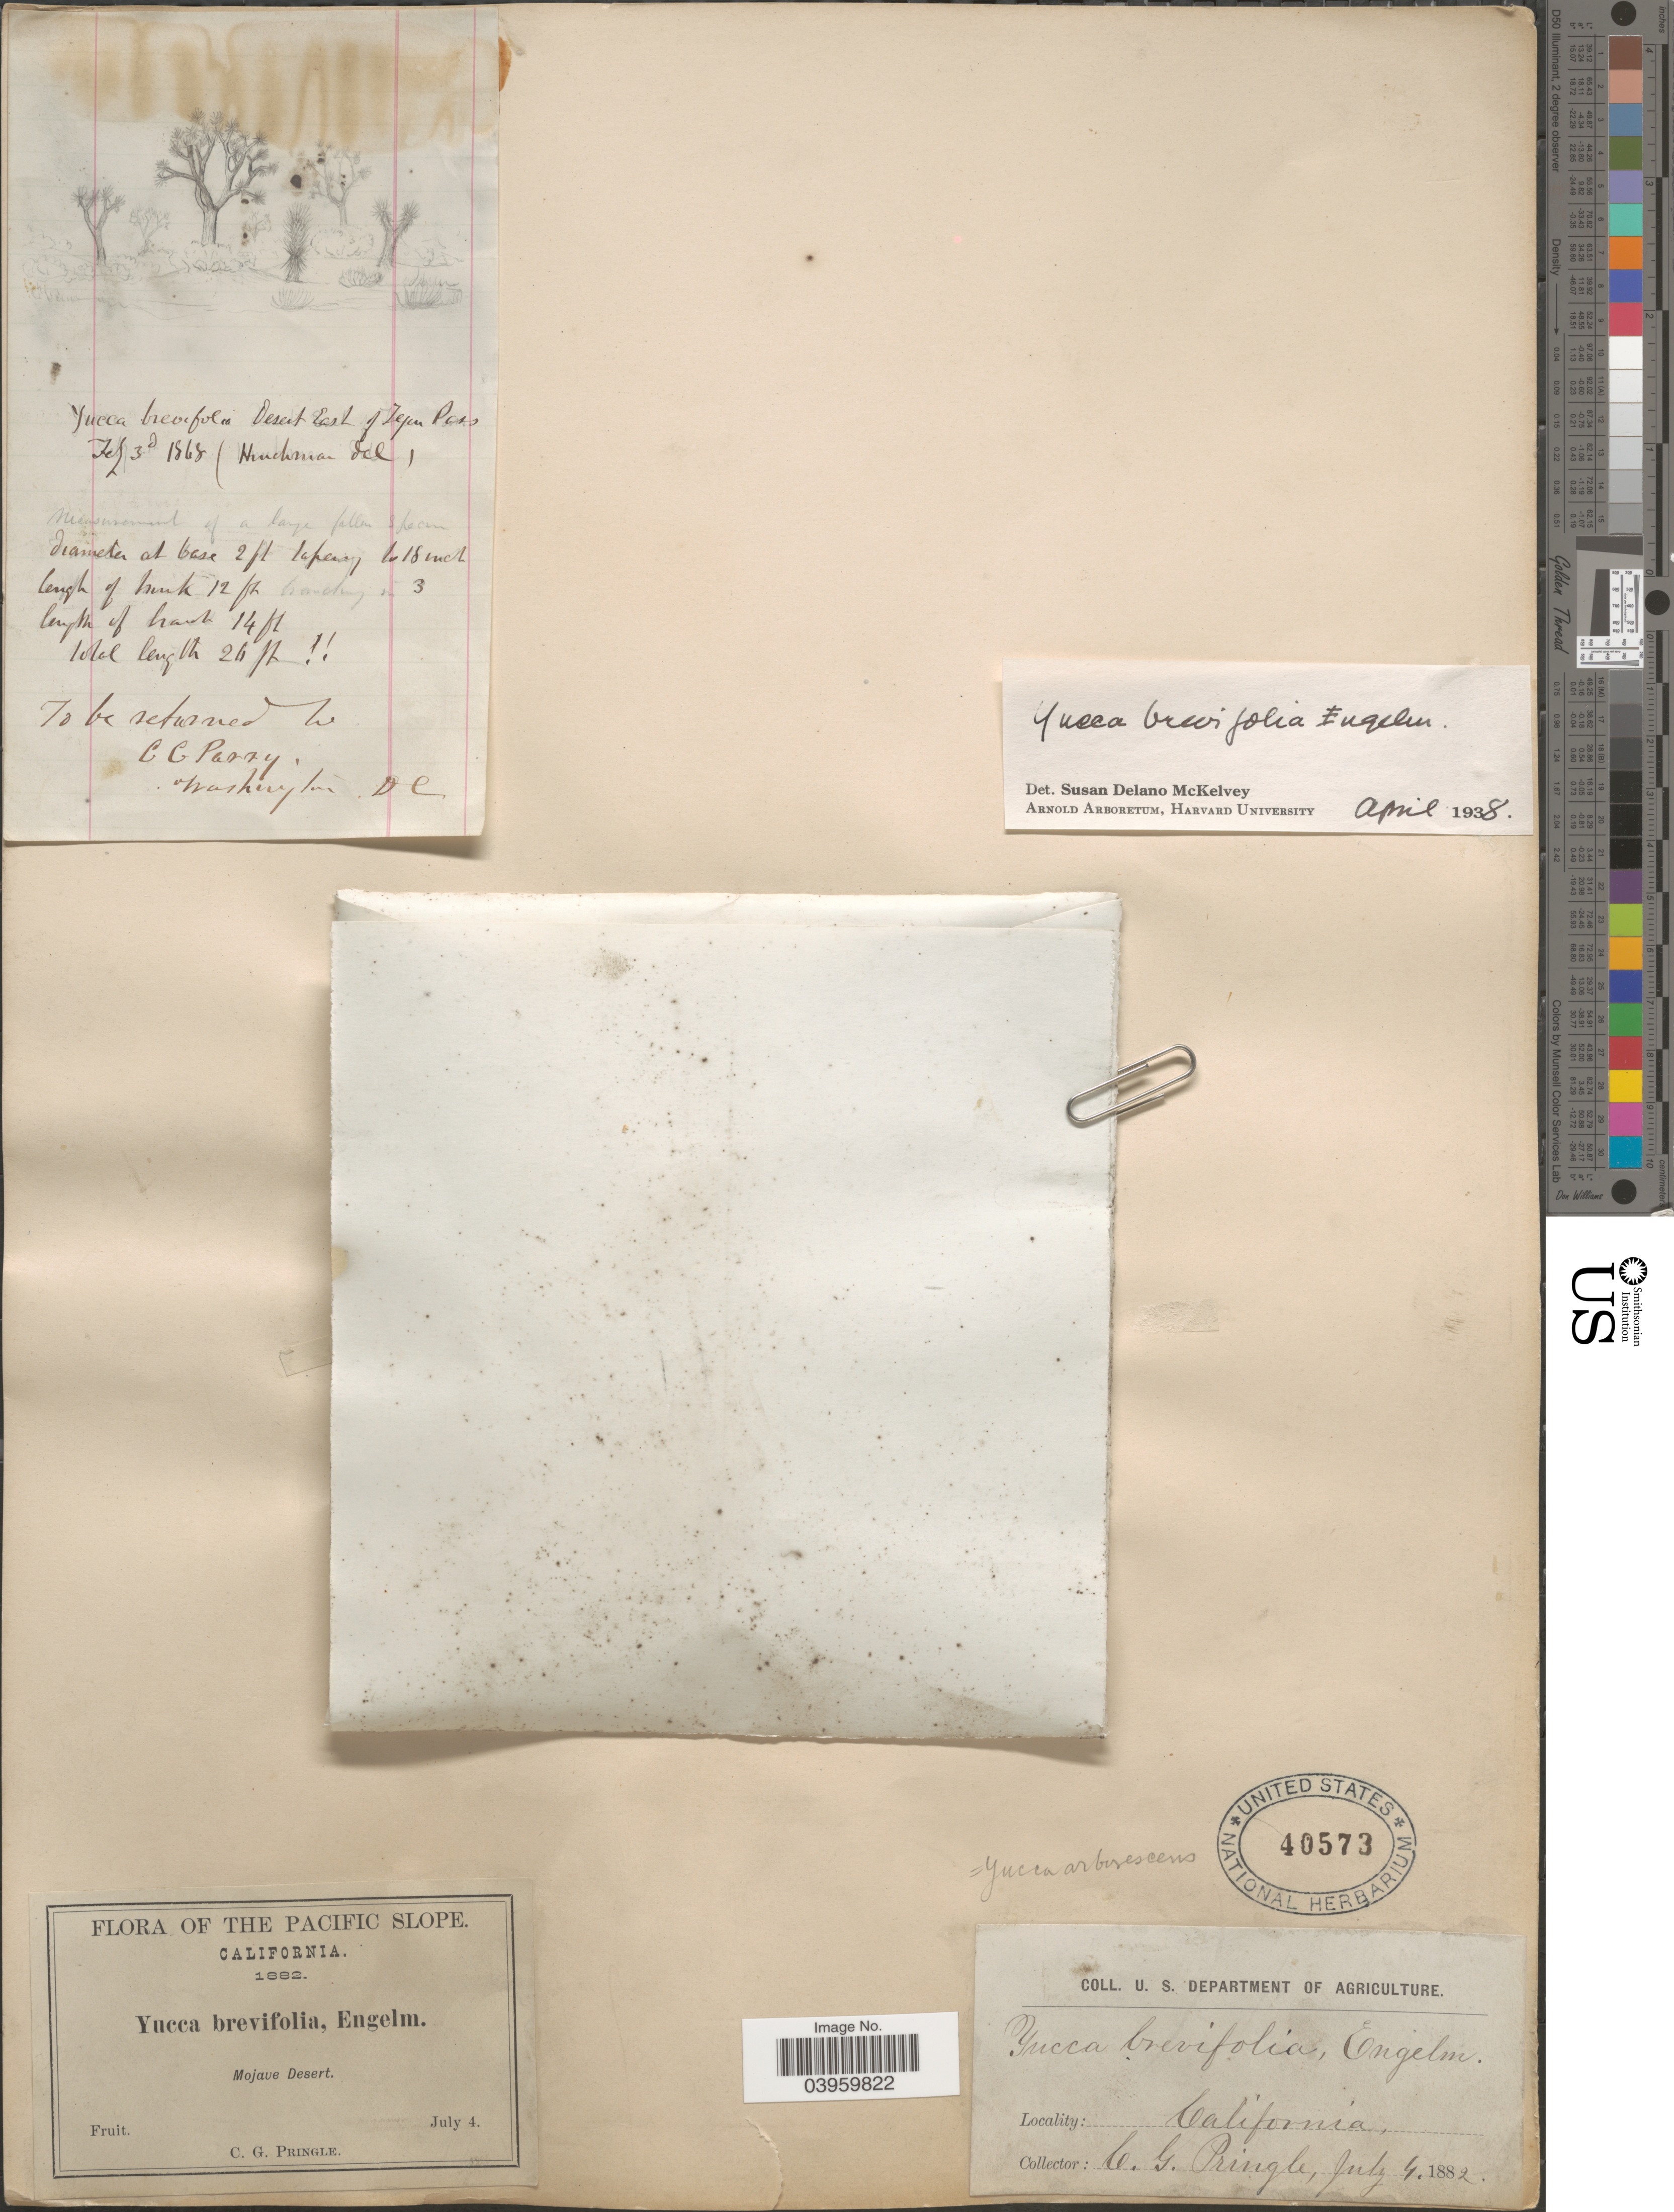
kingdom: Plantae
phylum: Tracheophyta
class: Liliopsida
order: Asparagales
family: Asparagaceae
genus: Yucca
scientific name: Yucca brevifolia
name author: Englem.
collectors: C. G. Pringle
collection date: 1882-07-04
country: United States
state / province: California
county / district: San Bernardino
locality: The Pacific Slope. Mojave Desert.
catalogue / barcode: US 40573